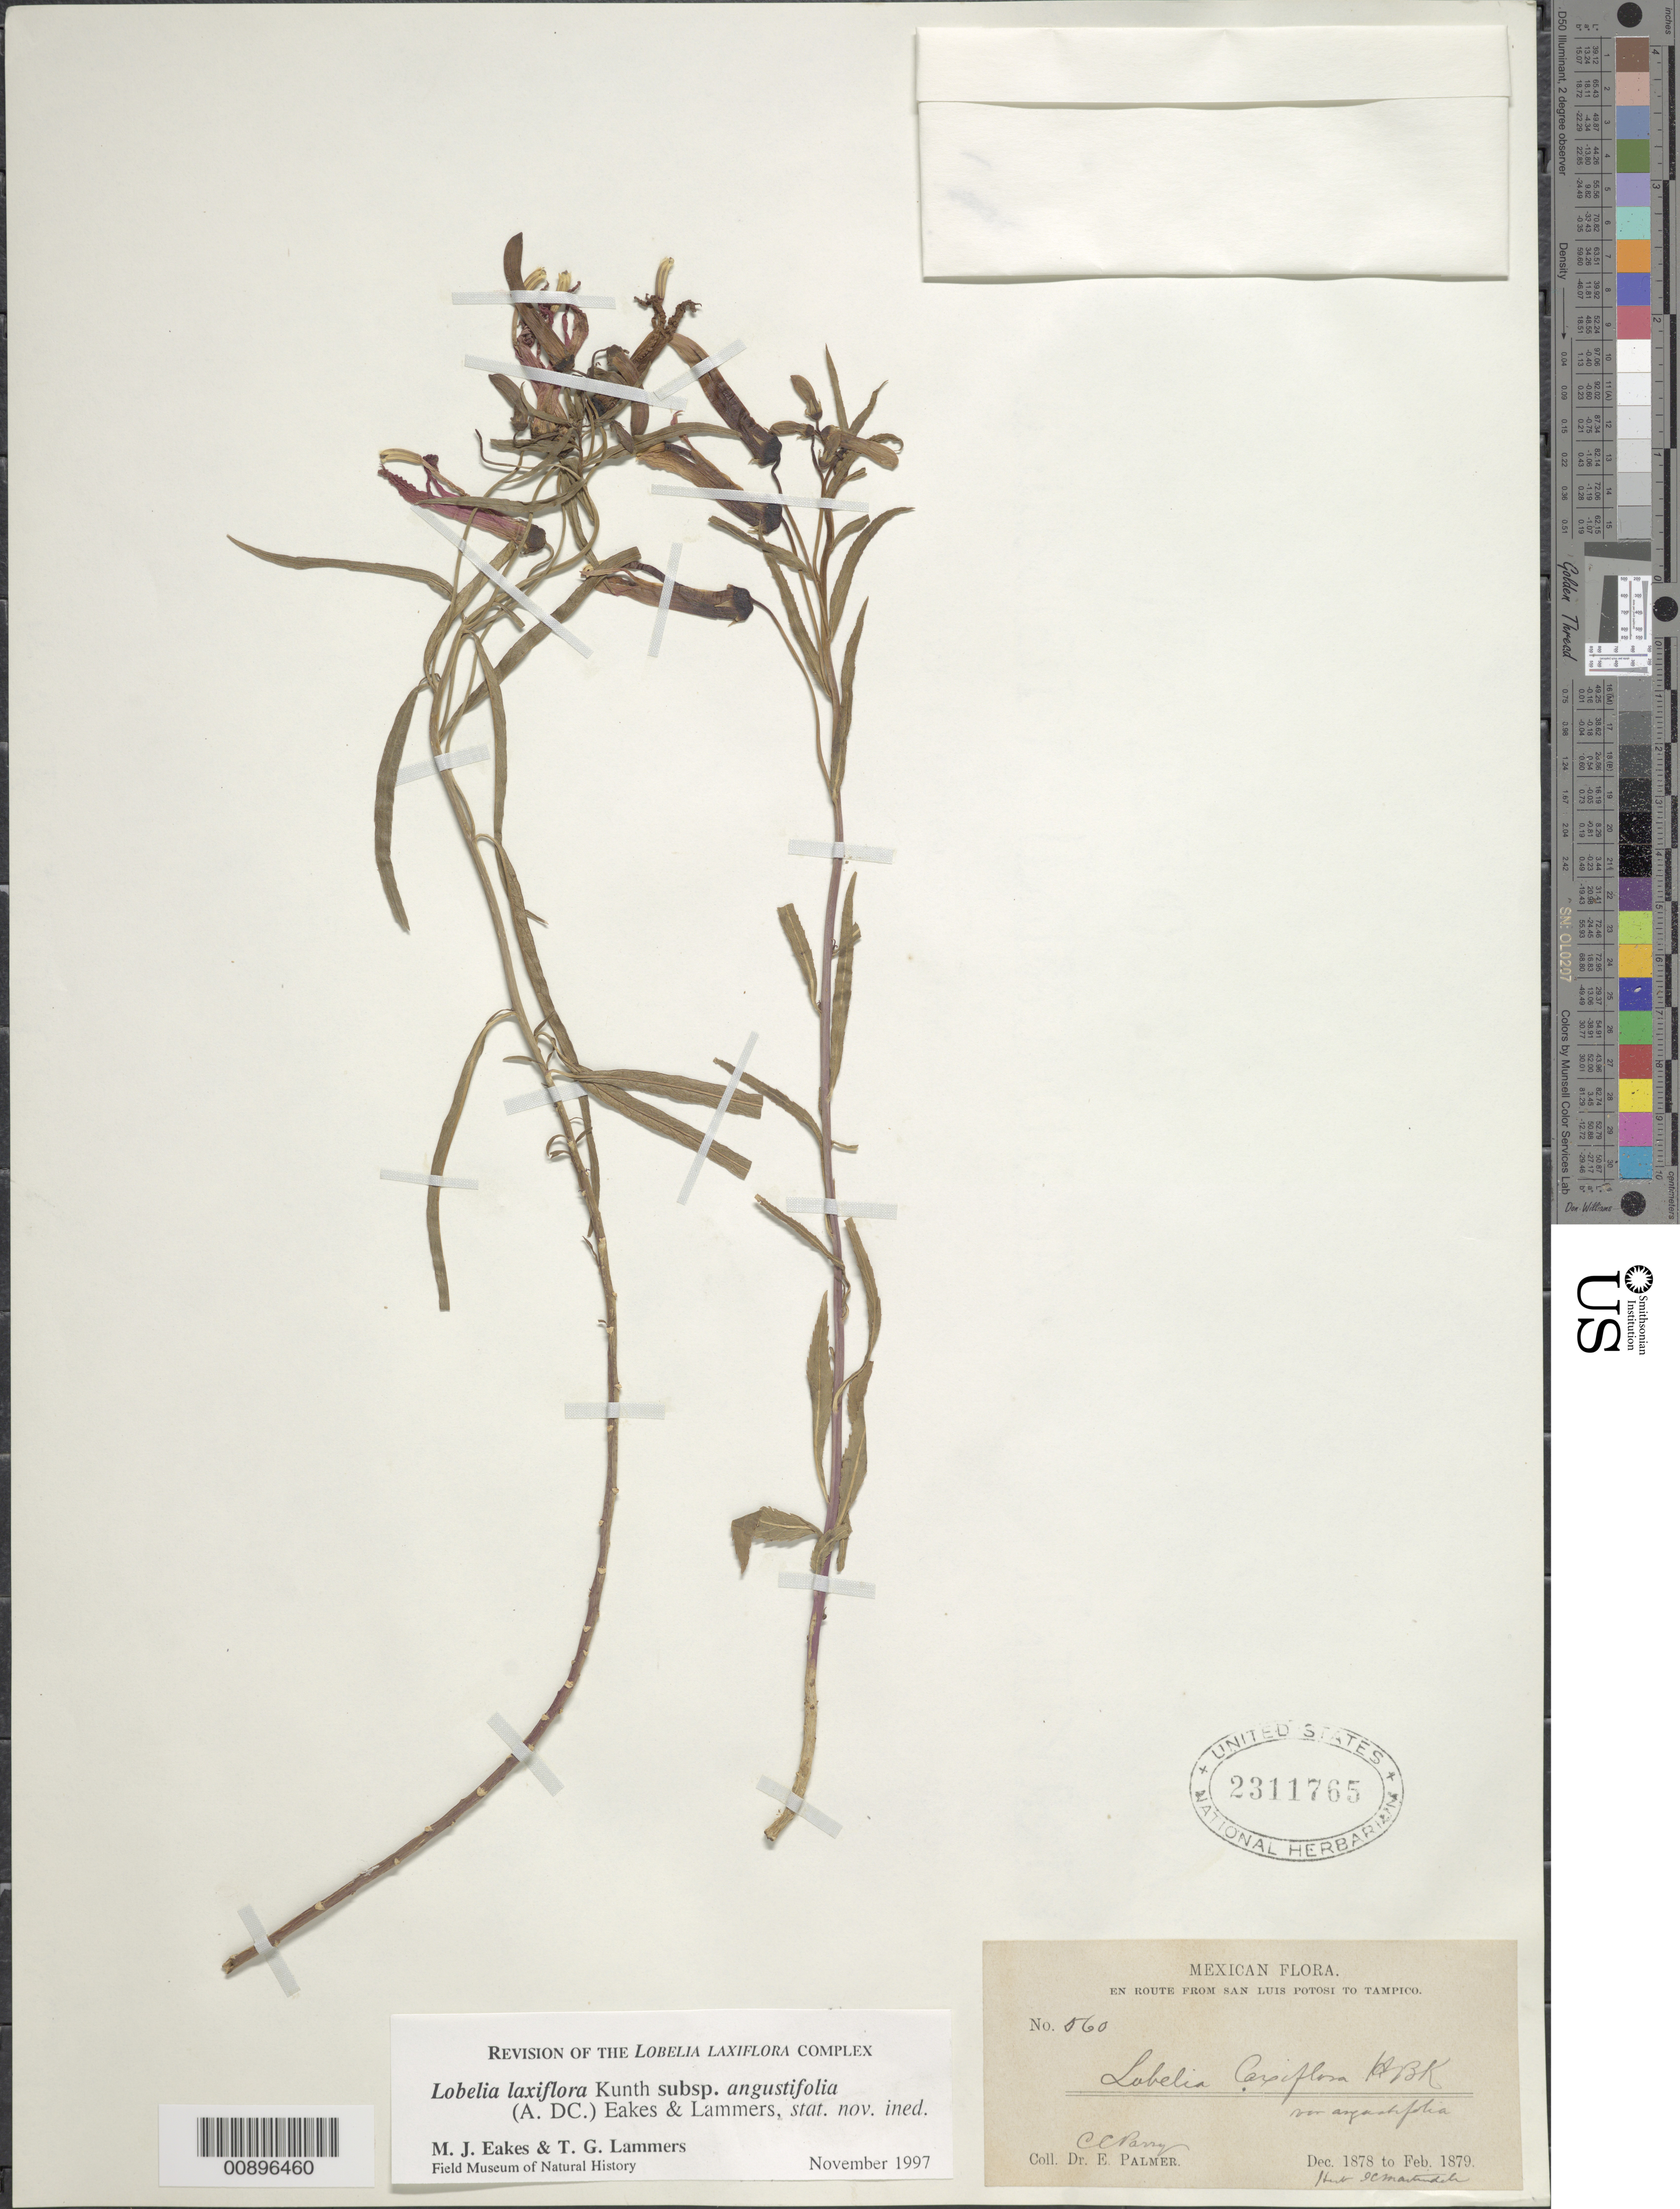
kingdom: Plantae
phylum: Tracheophyta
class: Magnoliopsida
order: Asterales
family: Campanulaceae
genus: Lobelia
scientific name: Lobelia laxiflora subsp. angustifolia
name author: (A. DC.) Eakes & Lammers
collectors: C. C. Parry & E. Palmer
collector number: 560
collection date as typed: Dec 1878 to -- Feb 1879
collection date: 1878-12/1879-02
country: Mexico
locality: En route from San Luis Potosí to Tampico, Tamaulipas.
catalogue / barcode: US 2311765